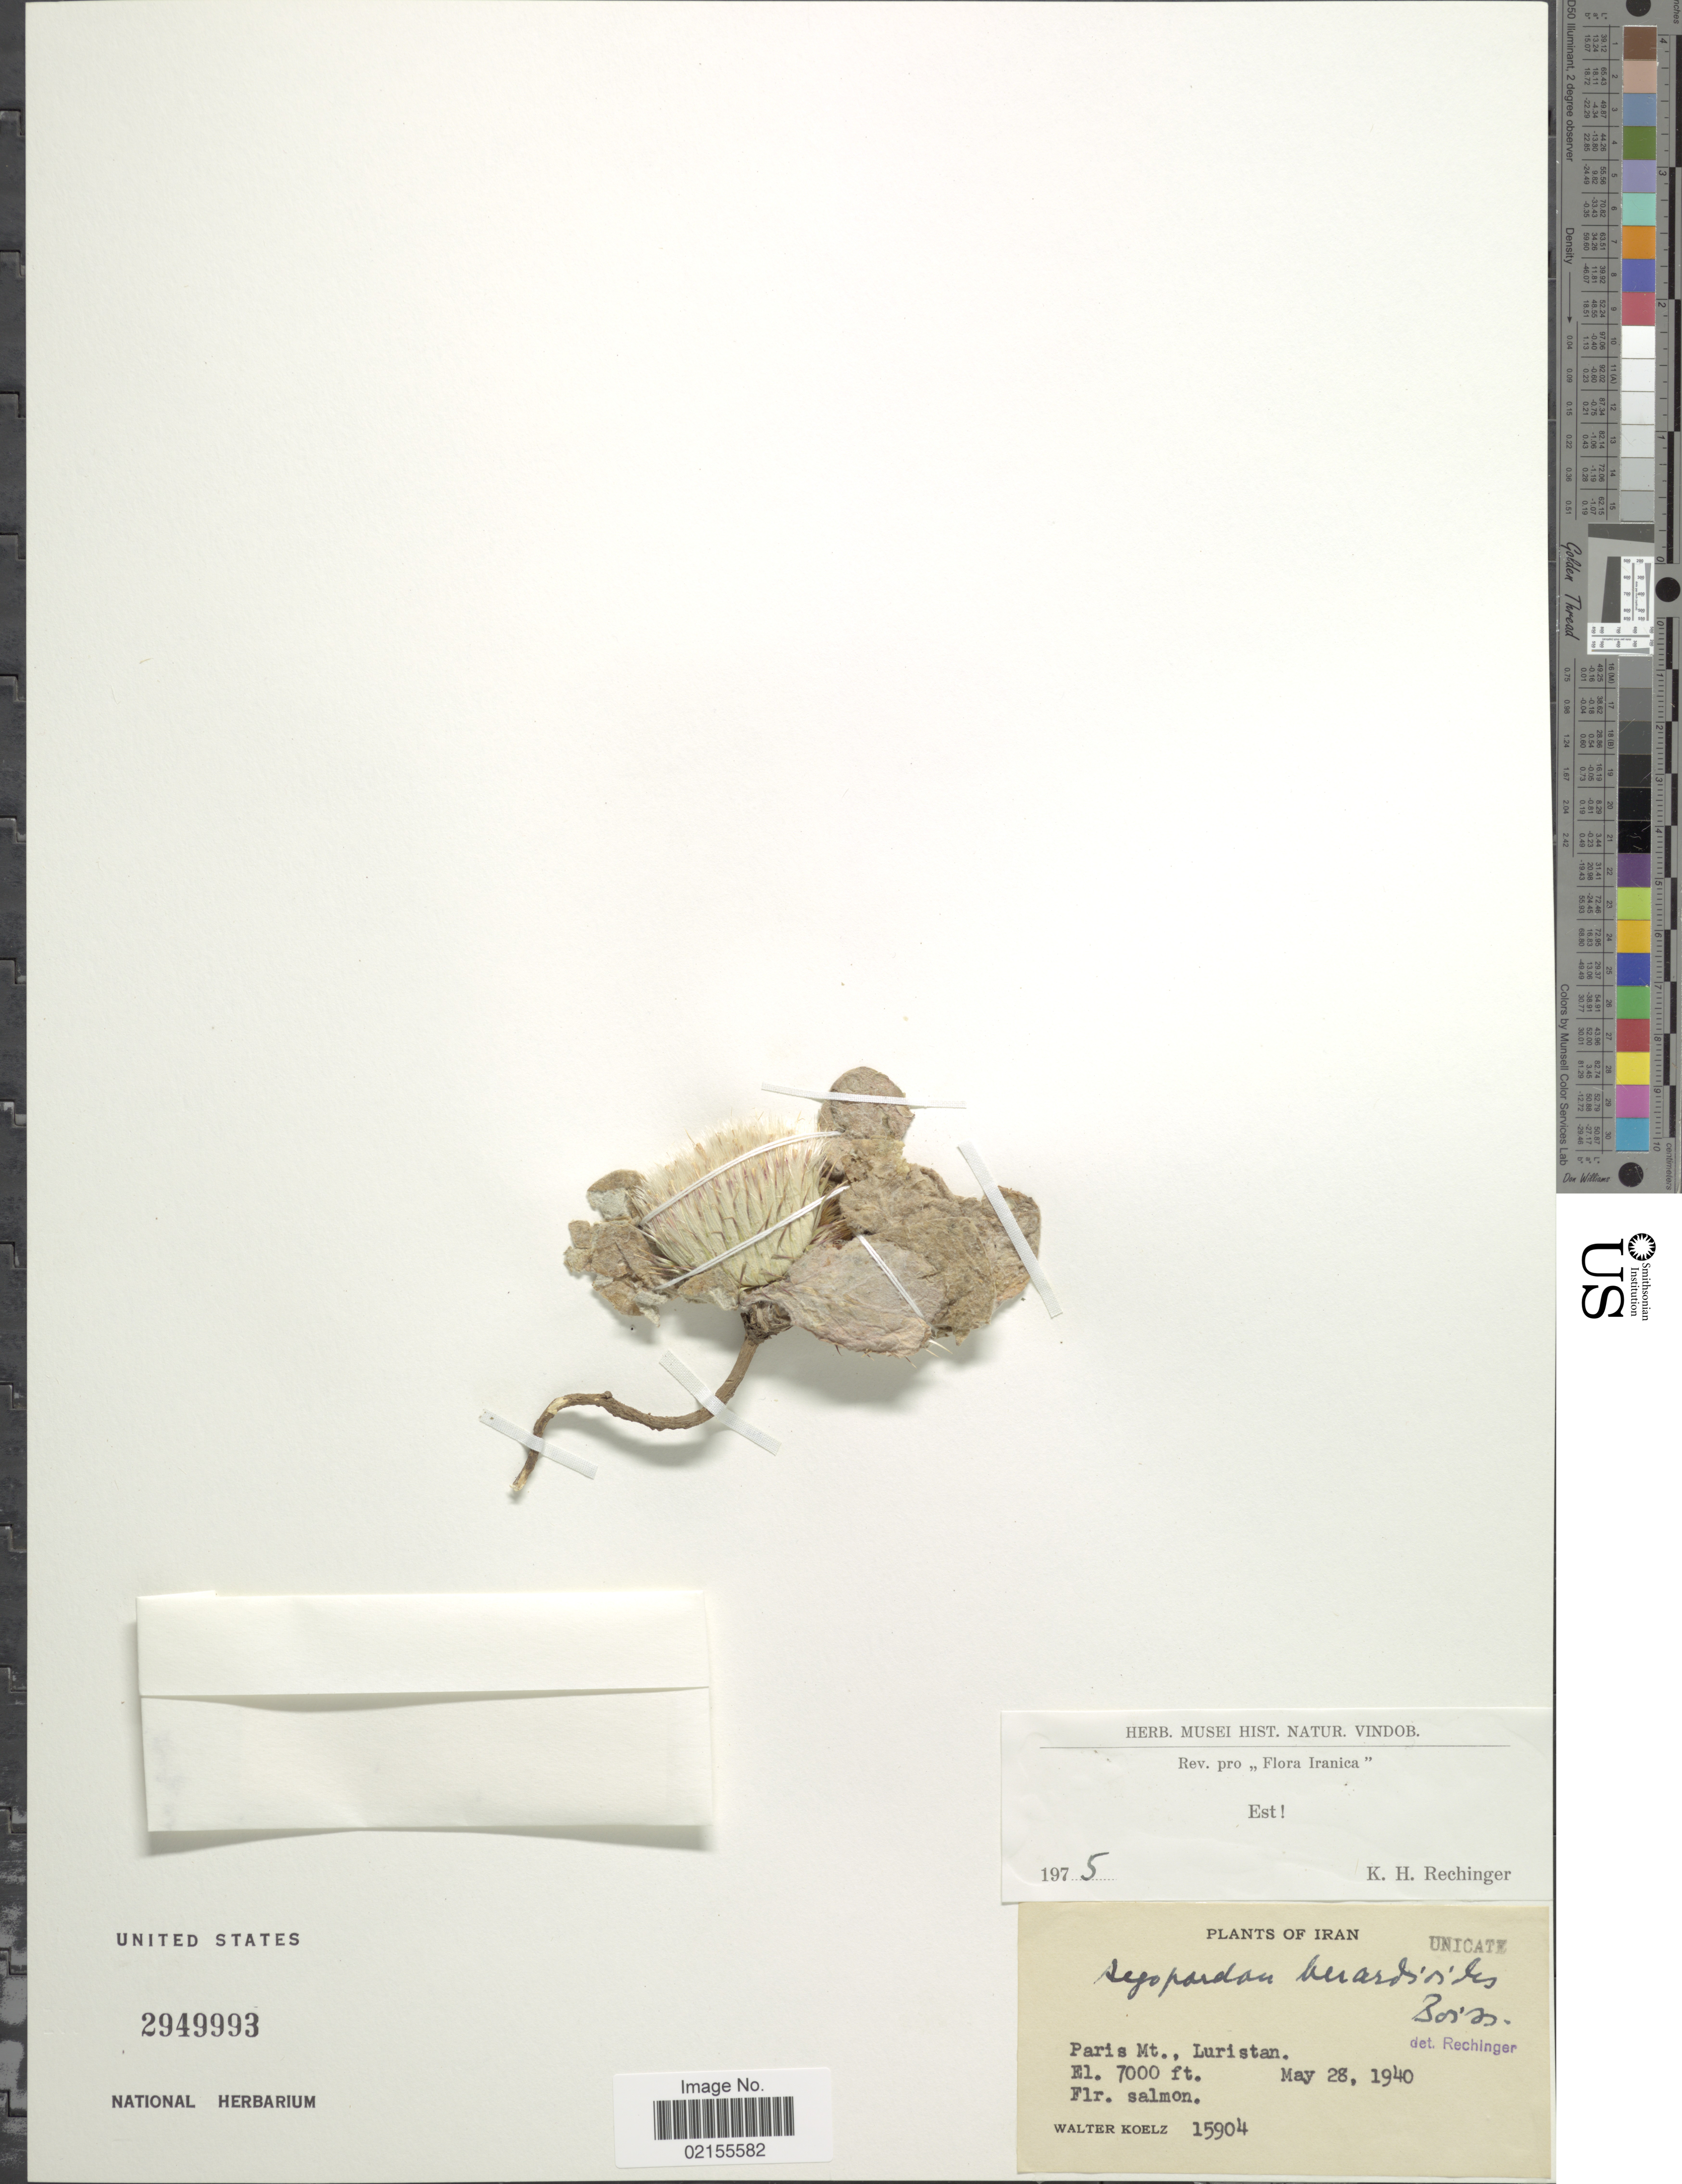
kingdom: Plantae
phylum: Tracheophyta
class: Magnoliopsida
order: Asterales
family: Asteraceae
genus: Jurinea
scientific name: Jurinea berardioides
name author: (Boiss.) O. Hoffm.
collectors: W. N. Koelz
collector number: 15904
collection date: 1940-05-28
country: Iran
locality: Paris Mt., Luristan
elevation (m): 2134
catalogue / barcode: US 2949993